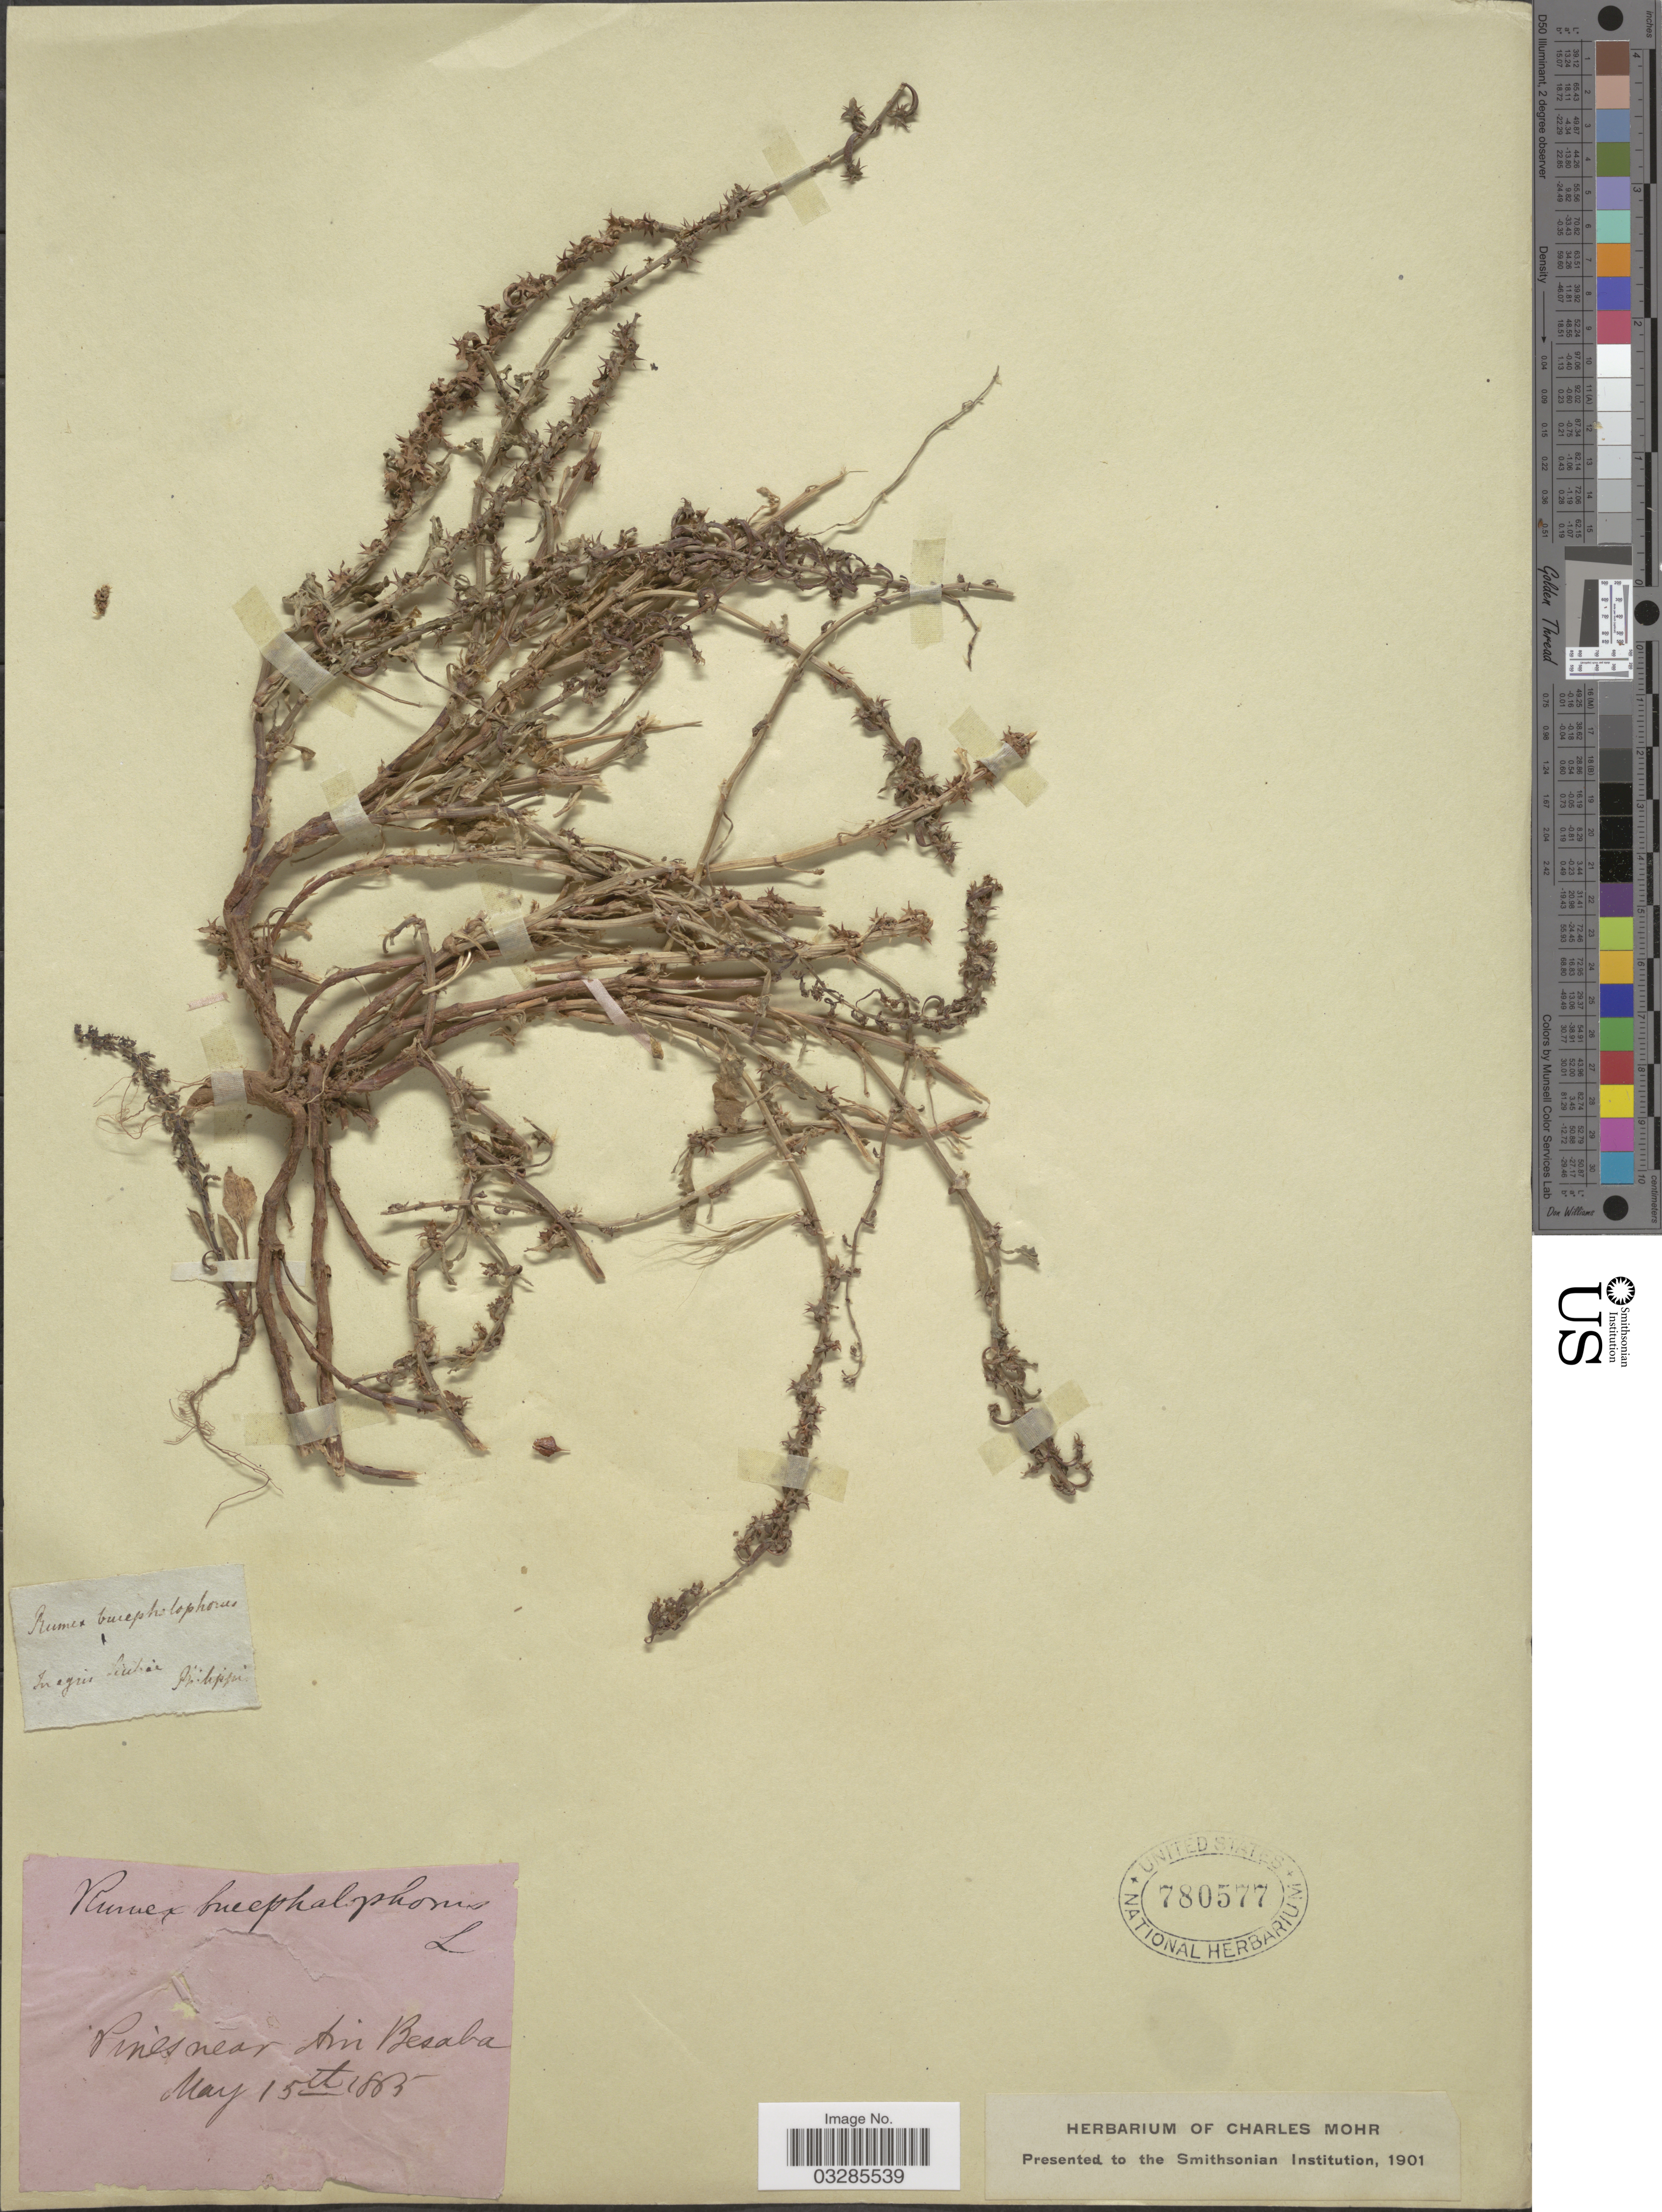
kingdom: Plantae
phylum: Tracheophyta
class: Magnoliopsida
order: Caryophyllales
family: Polygonaceae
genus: Rumex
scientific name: Rumex bucephalophorus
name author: L.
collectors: -. Philippi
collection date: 1885-05-15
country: Lebanon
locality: Pines near Ain Besaba. Lidaè [interpreted].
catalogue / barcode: US 780577